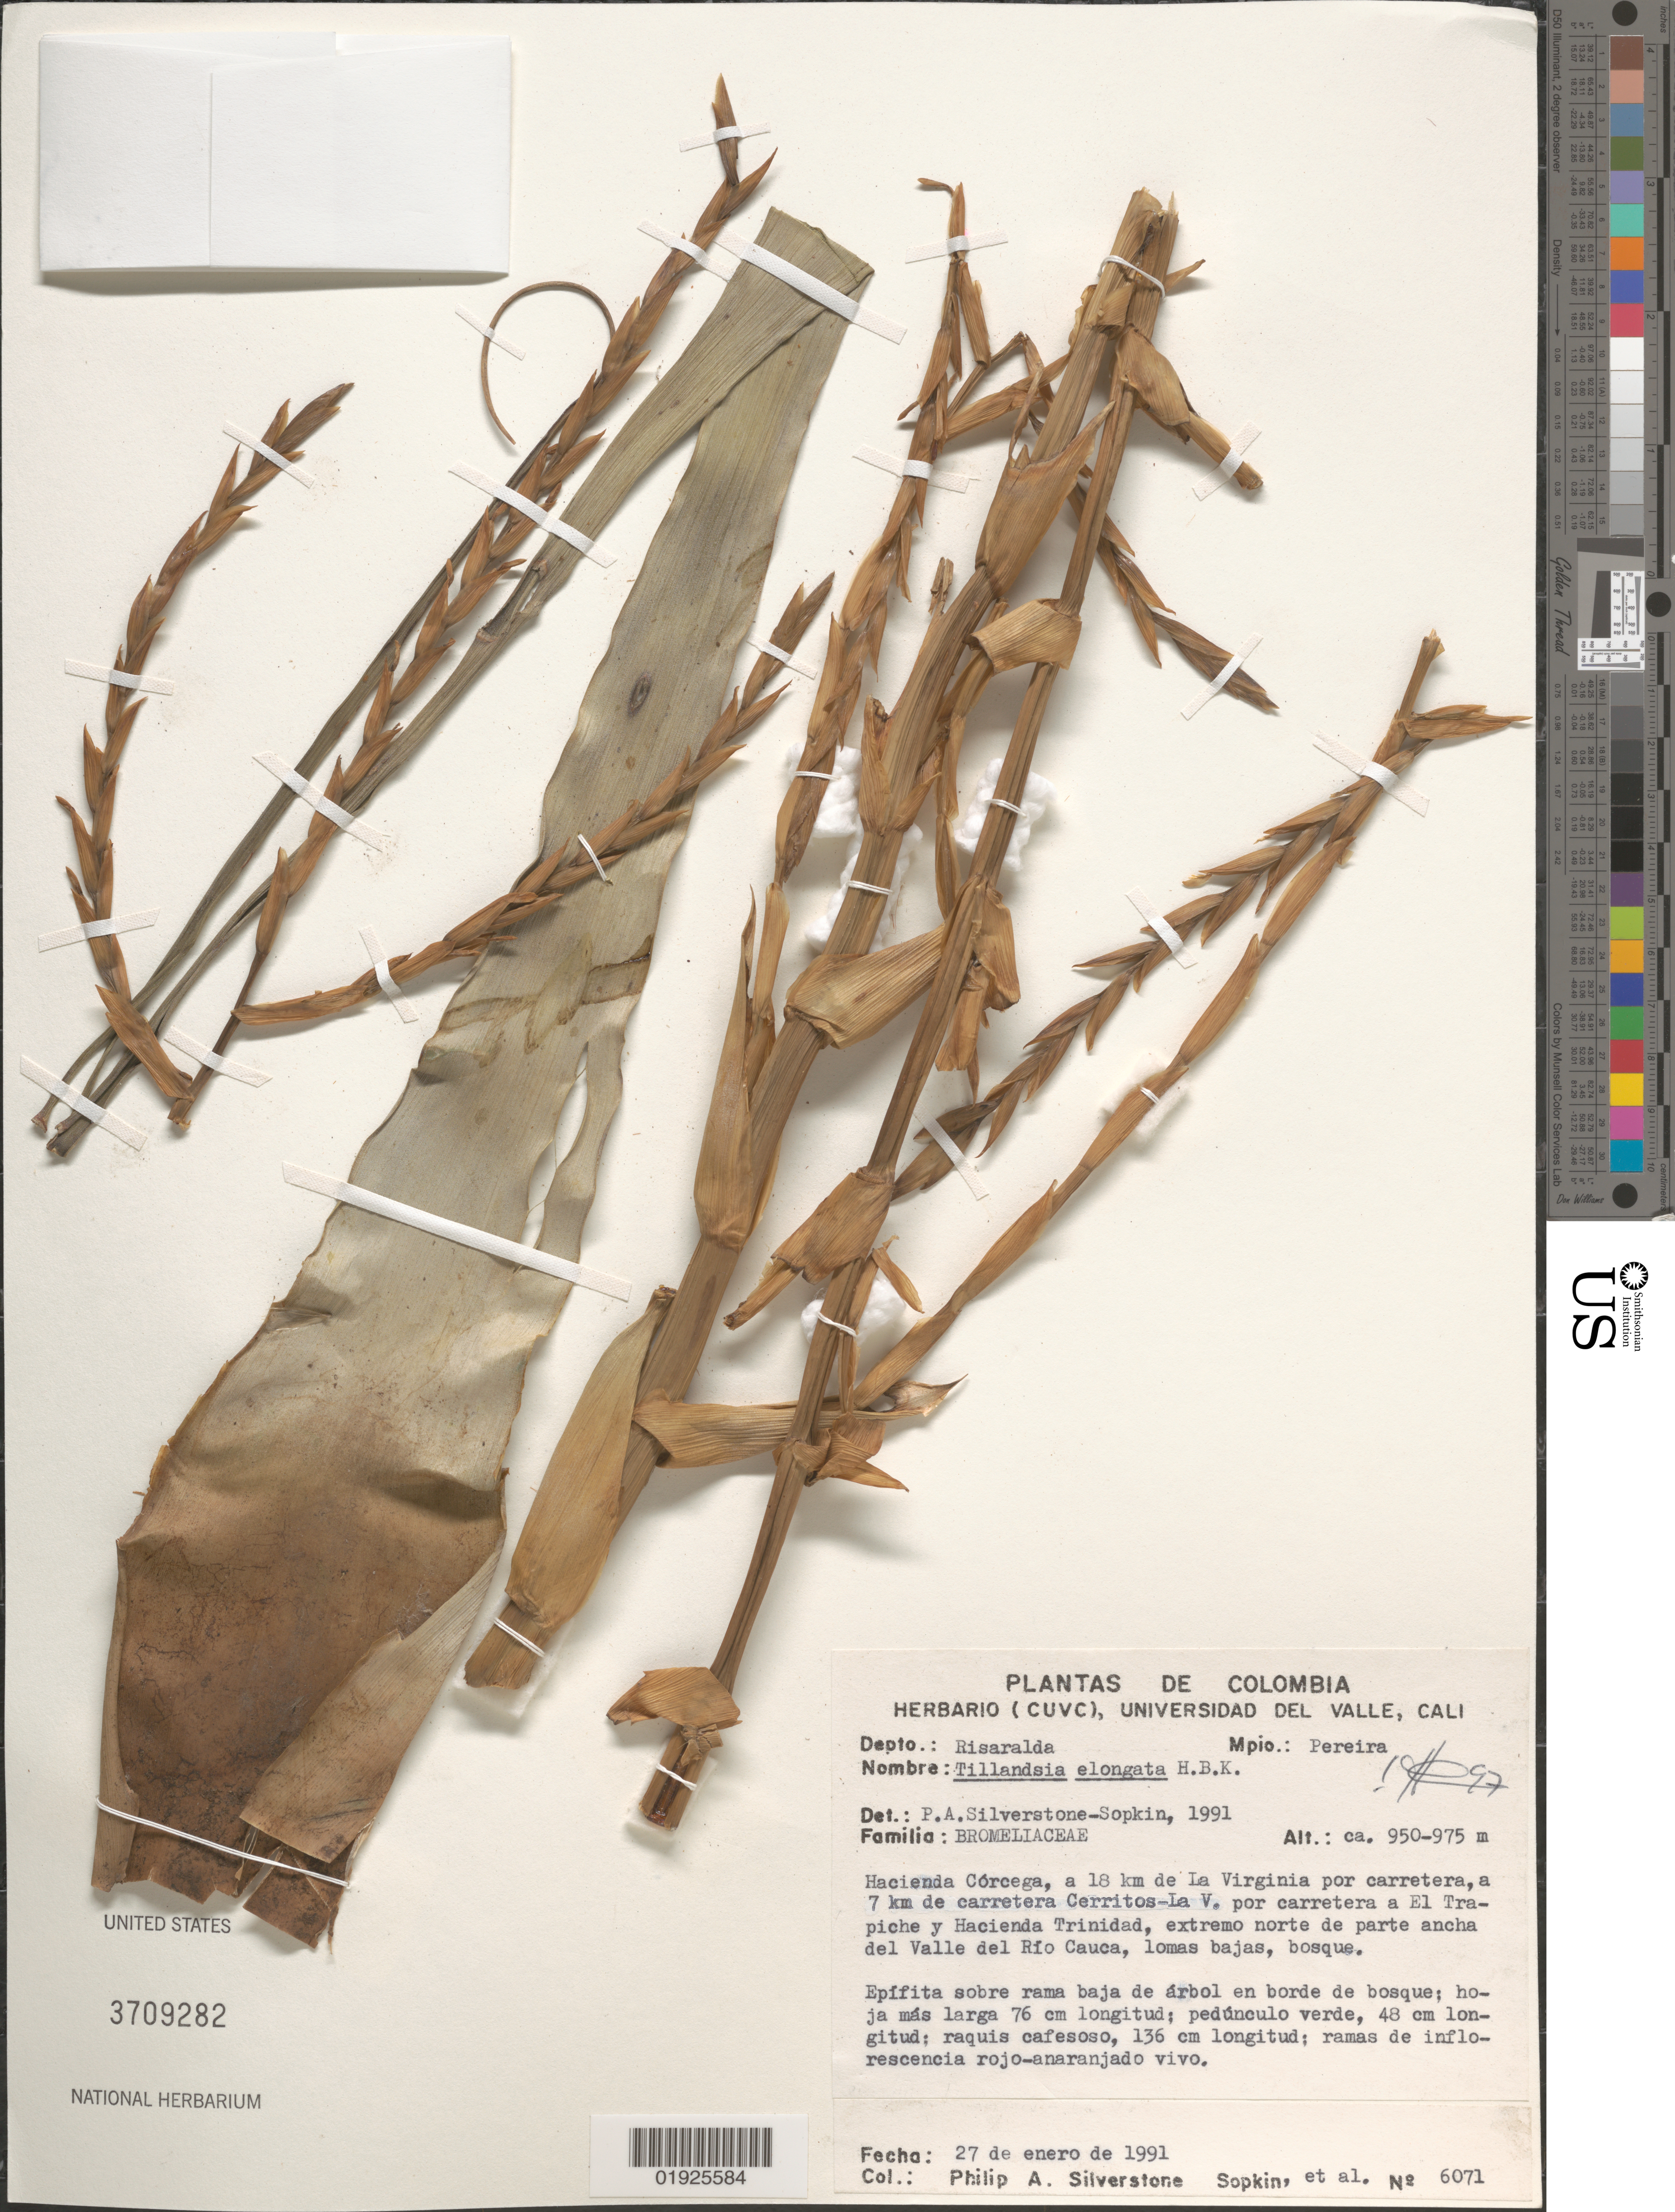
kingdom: Plantae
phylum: Tracheophyta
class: Liliopsida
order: Poales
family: Bromeliaceae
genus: Tillandsia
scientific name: Tillandsia elongata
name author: Kunth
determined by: Silverstone-Sopkin, P. A.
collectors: P. A. Silverstone-Sopkin et al.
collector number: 6071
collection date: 1991-01-27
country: Colombia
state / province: Risaralda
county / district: Pereira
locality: Hacienda Corcega, a 18 km de la Virginia por carretera, a 7 km de carretera Cerritos-La V. por carretera a El Trapiche y Hacienda Trinidad, extremo norte de parte ancha del Valle del Rio Cauca.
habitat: Lomas bajas, bosque.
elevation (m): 950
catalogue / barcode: US 3709282